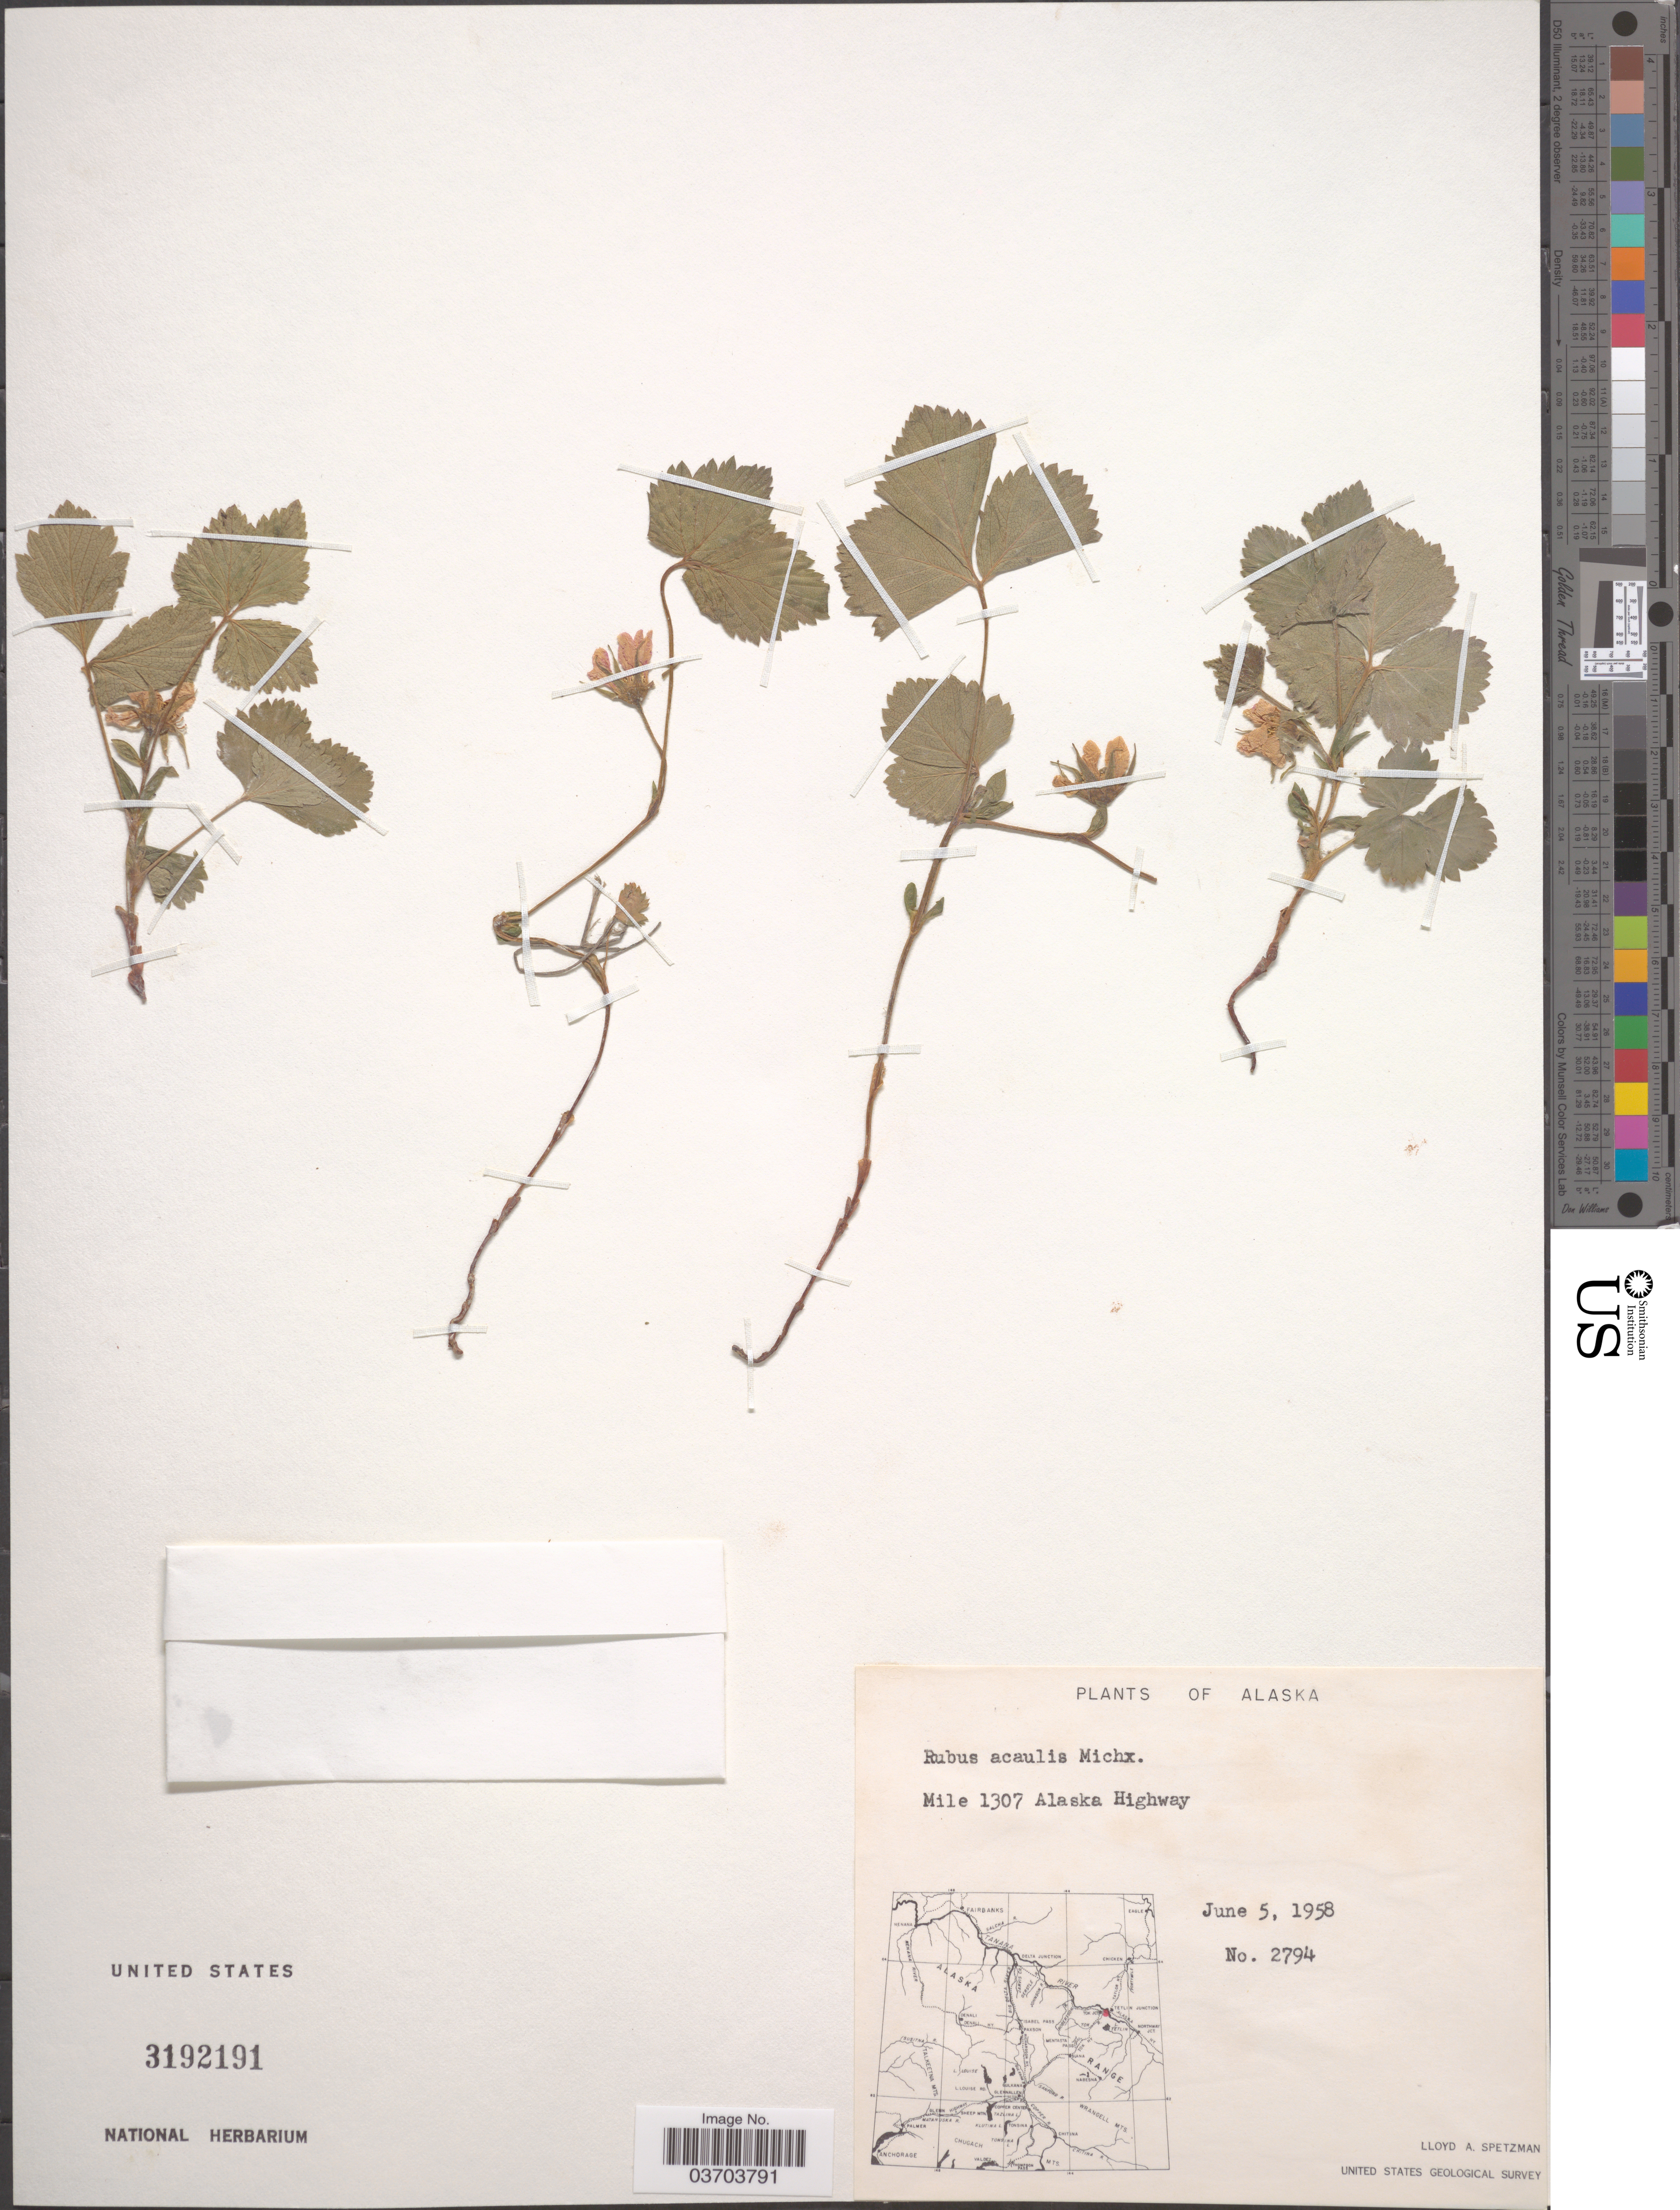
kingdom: Plantae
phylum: Tracheophyta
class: Magnoliopsida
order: Rosales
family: Rosaceae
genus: Rubus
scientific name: Rubus acaulis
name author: Michx.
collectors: L. Spetzman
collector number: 2794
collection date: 1958-06-05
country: United States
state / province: Alaska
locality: Mile 1307 Alaska Highway.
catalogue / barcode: US 3192191